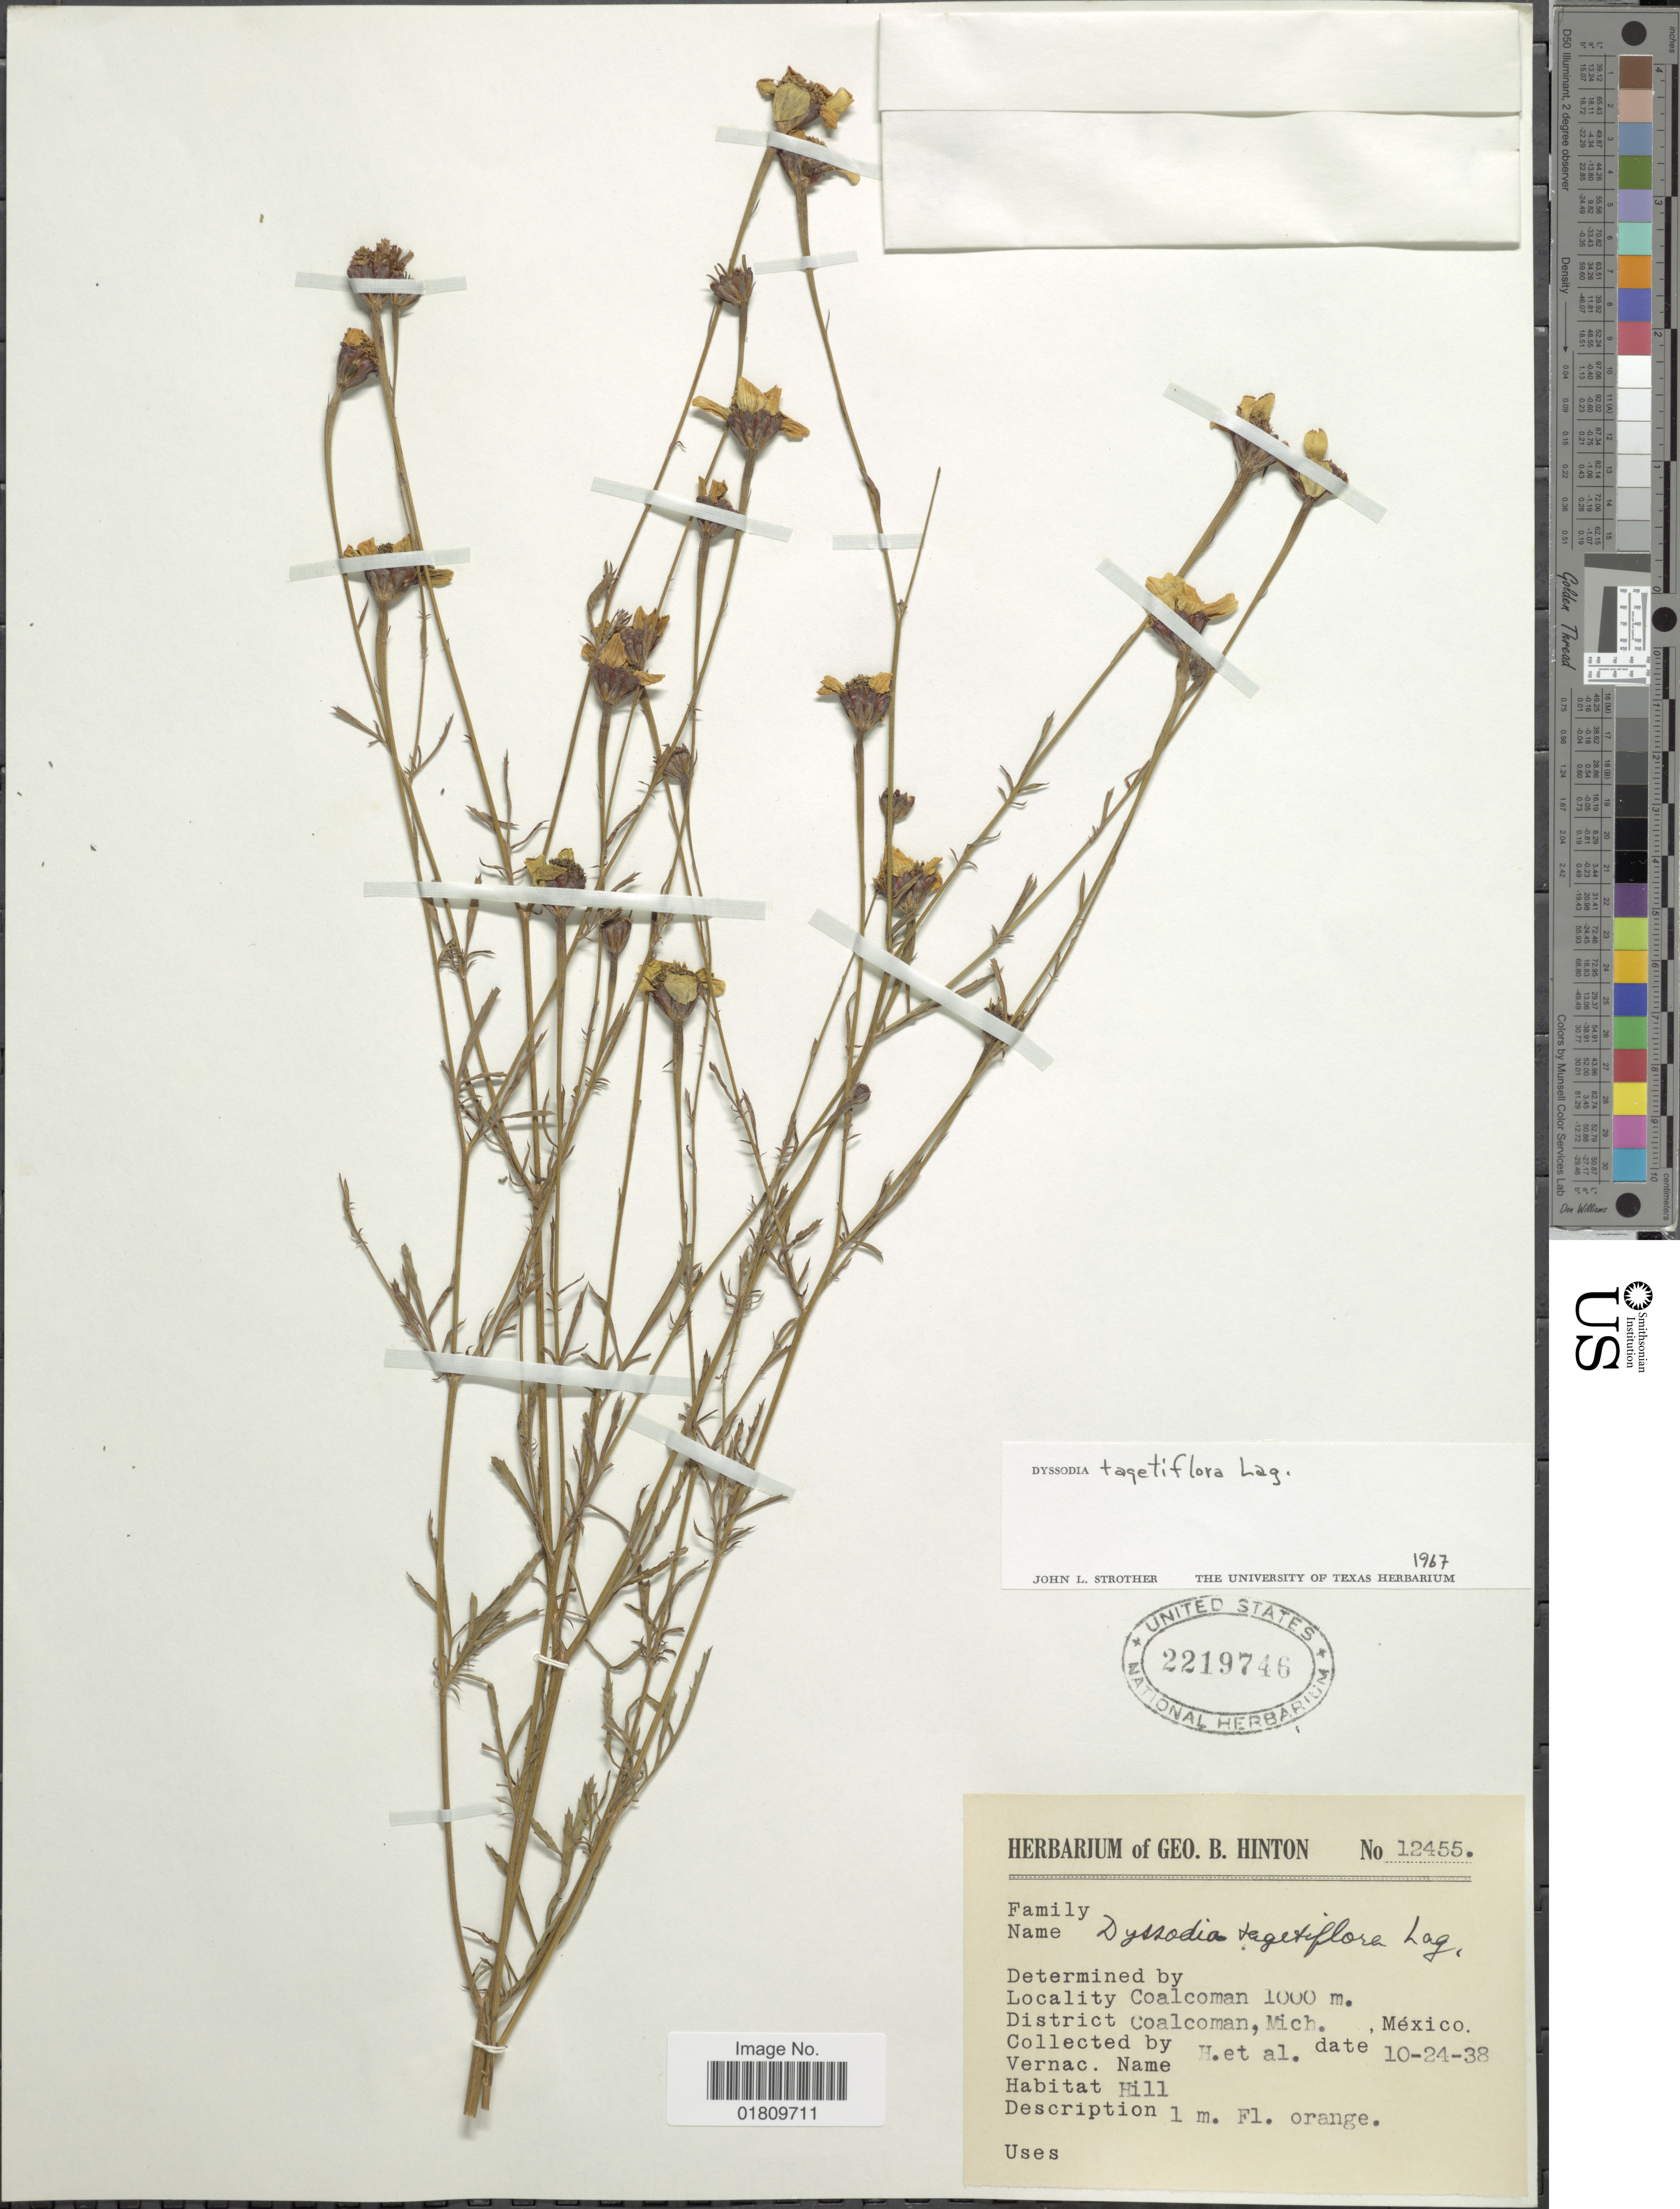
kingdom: Plantae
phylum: Tracheophyta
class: Magnoliopsida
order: Asterales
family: Asteraceae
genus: Dyssodia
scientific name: Dyssodia tagetiflora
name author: Lag.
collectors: G. B. Hinton & et al.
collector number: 12455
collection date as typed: Transcribed d/m/y: 24/10/38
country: Mexico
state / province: Michoacán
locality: Coalcoman, District Coalcoman, Hill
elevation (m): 1000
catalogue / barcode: US 2219746